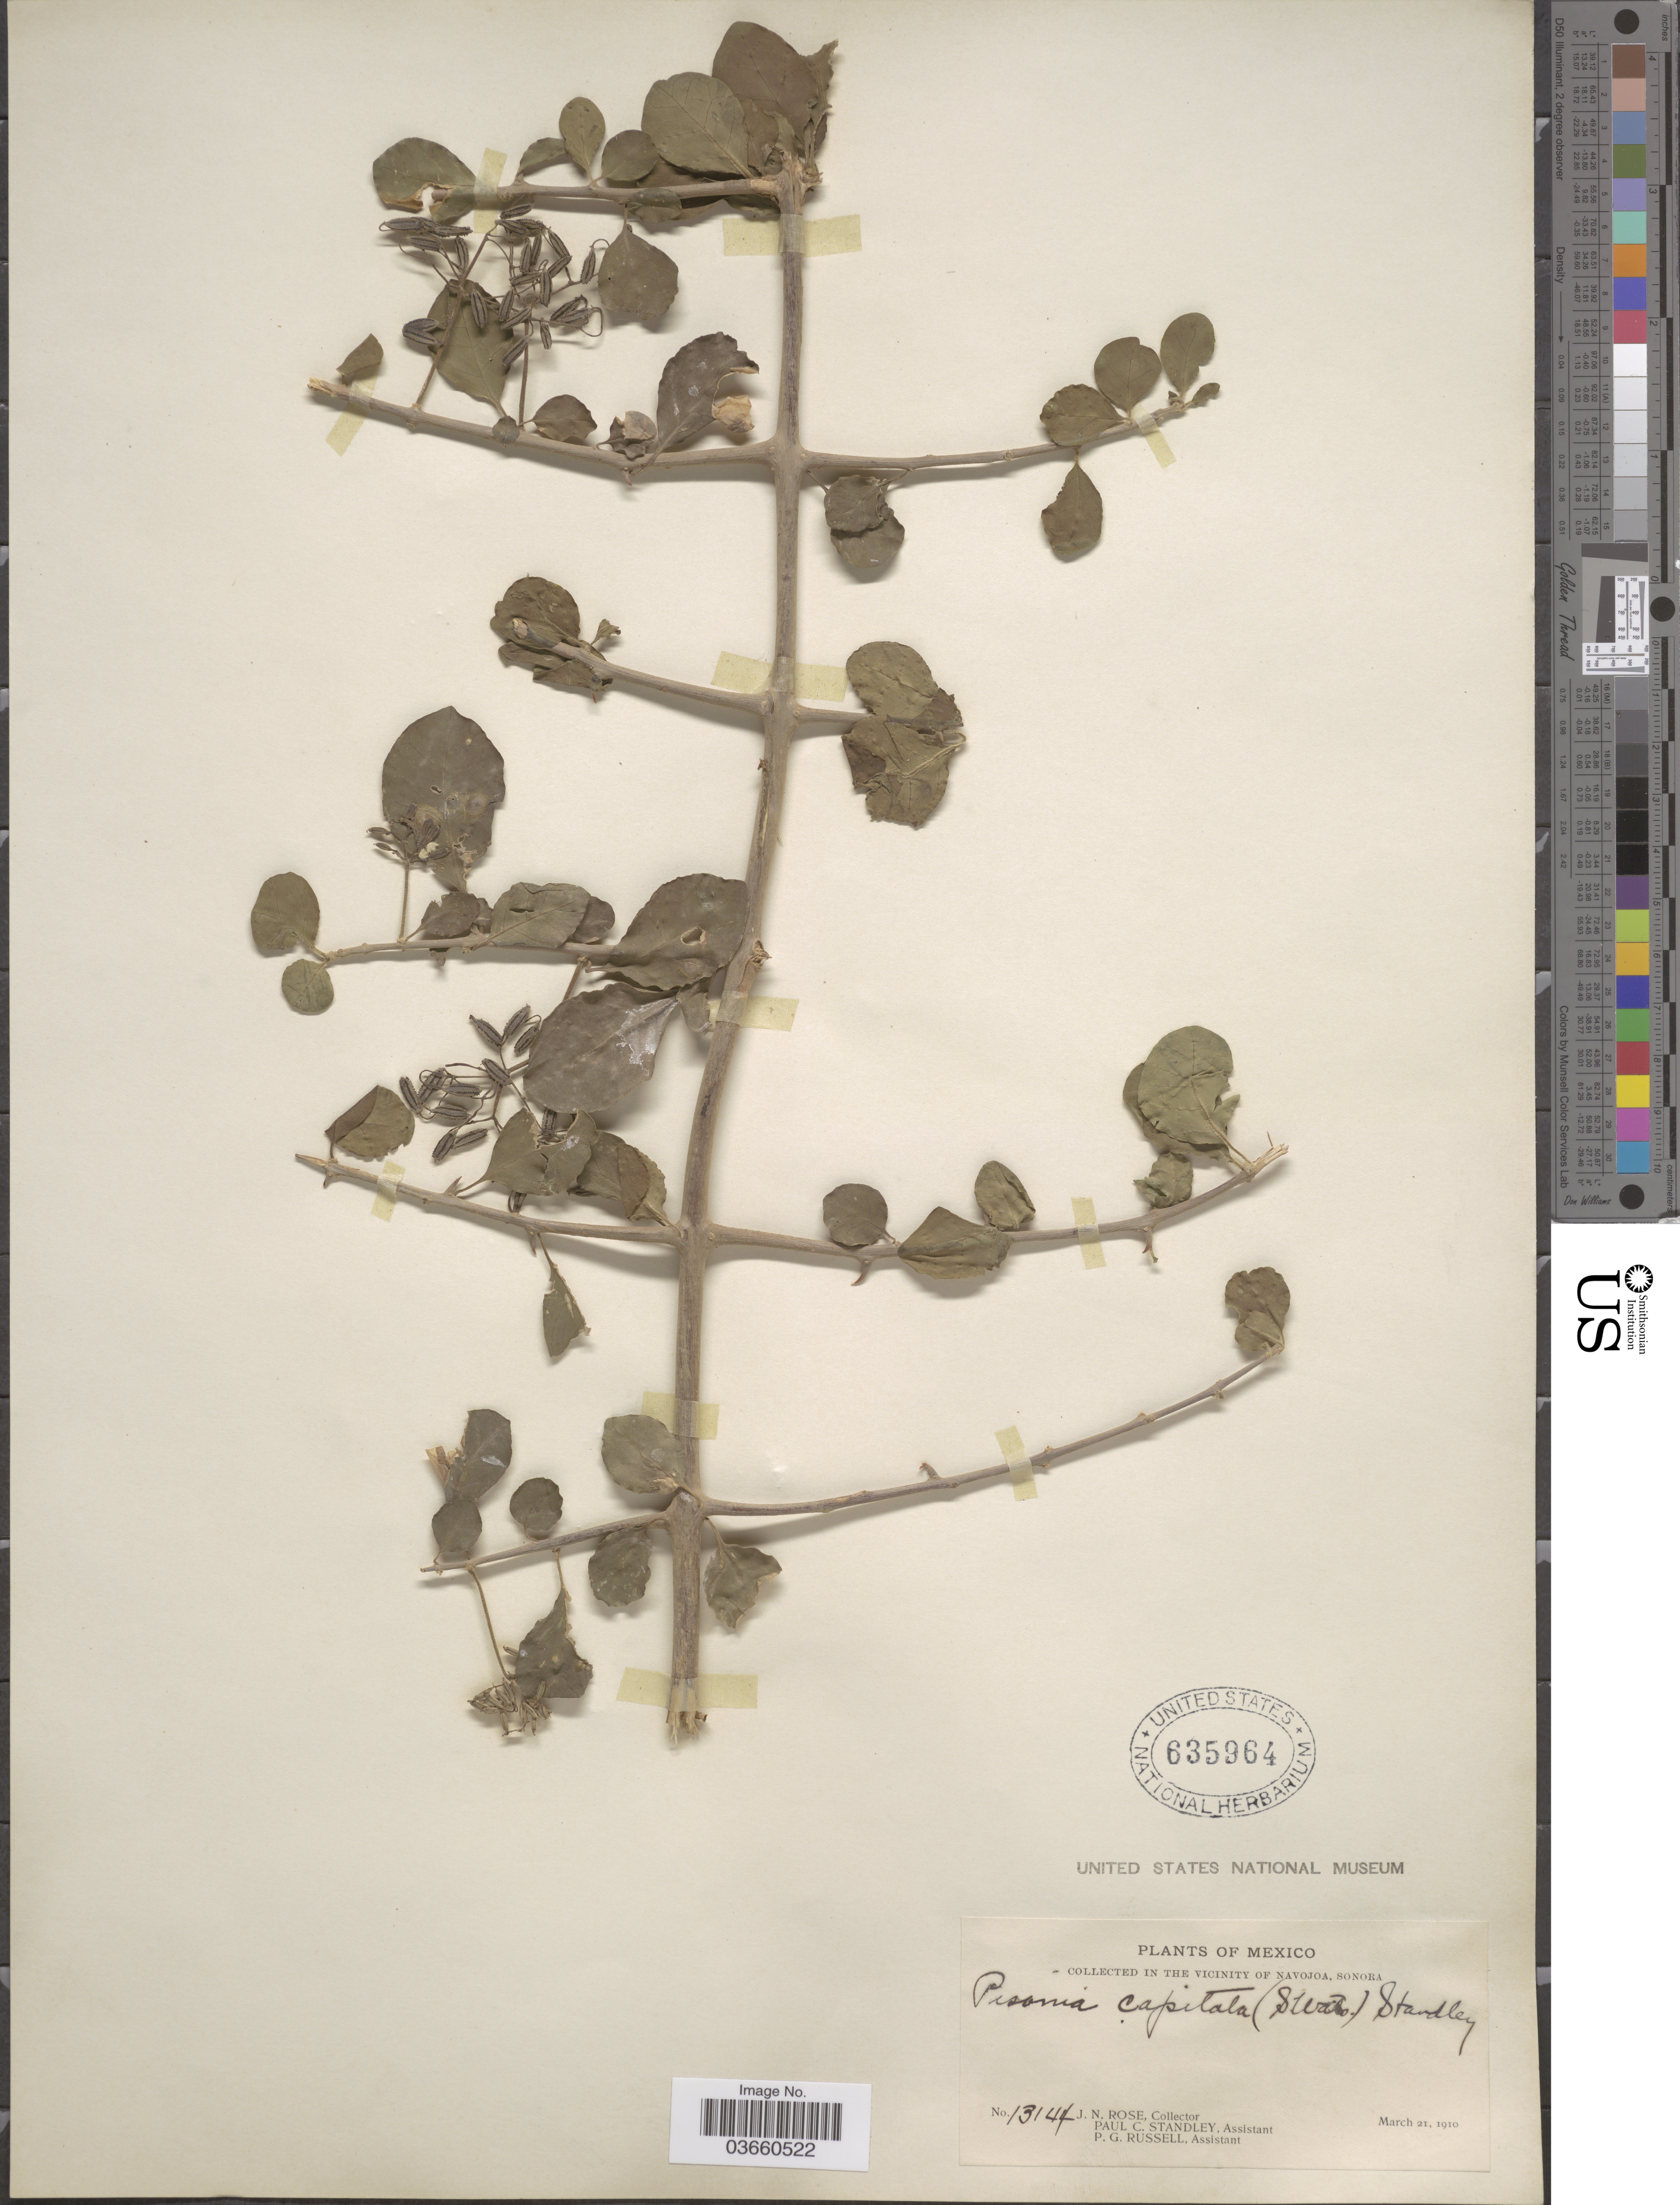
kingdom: Plantae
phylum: Tracheophyta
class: Magnoliopsida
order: Caryophyllales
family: Nyctaginaceae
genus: Pisonia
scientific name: Pisonia capitata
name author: (S. Watson) Standl.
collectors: J. N. Rose, P. C. Standley & P. G. Russell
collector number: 13144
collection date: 1910-03-21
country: Mexico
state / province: Sonora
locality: The vicinity of Navojoa.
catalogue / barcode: US 635964